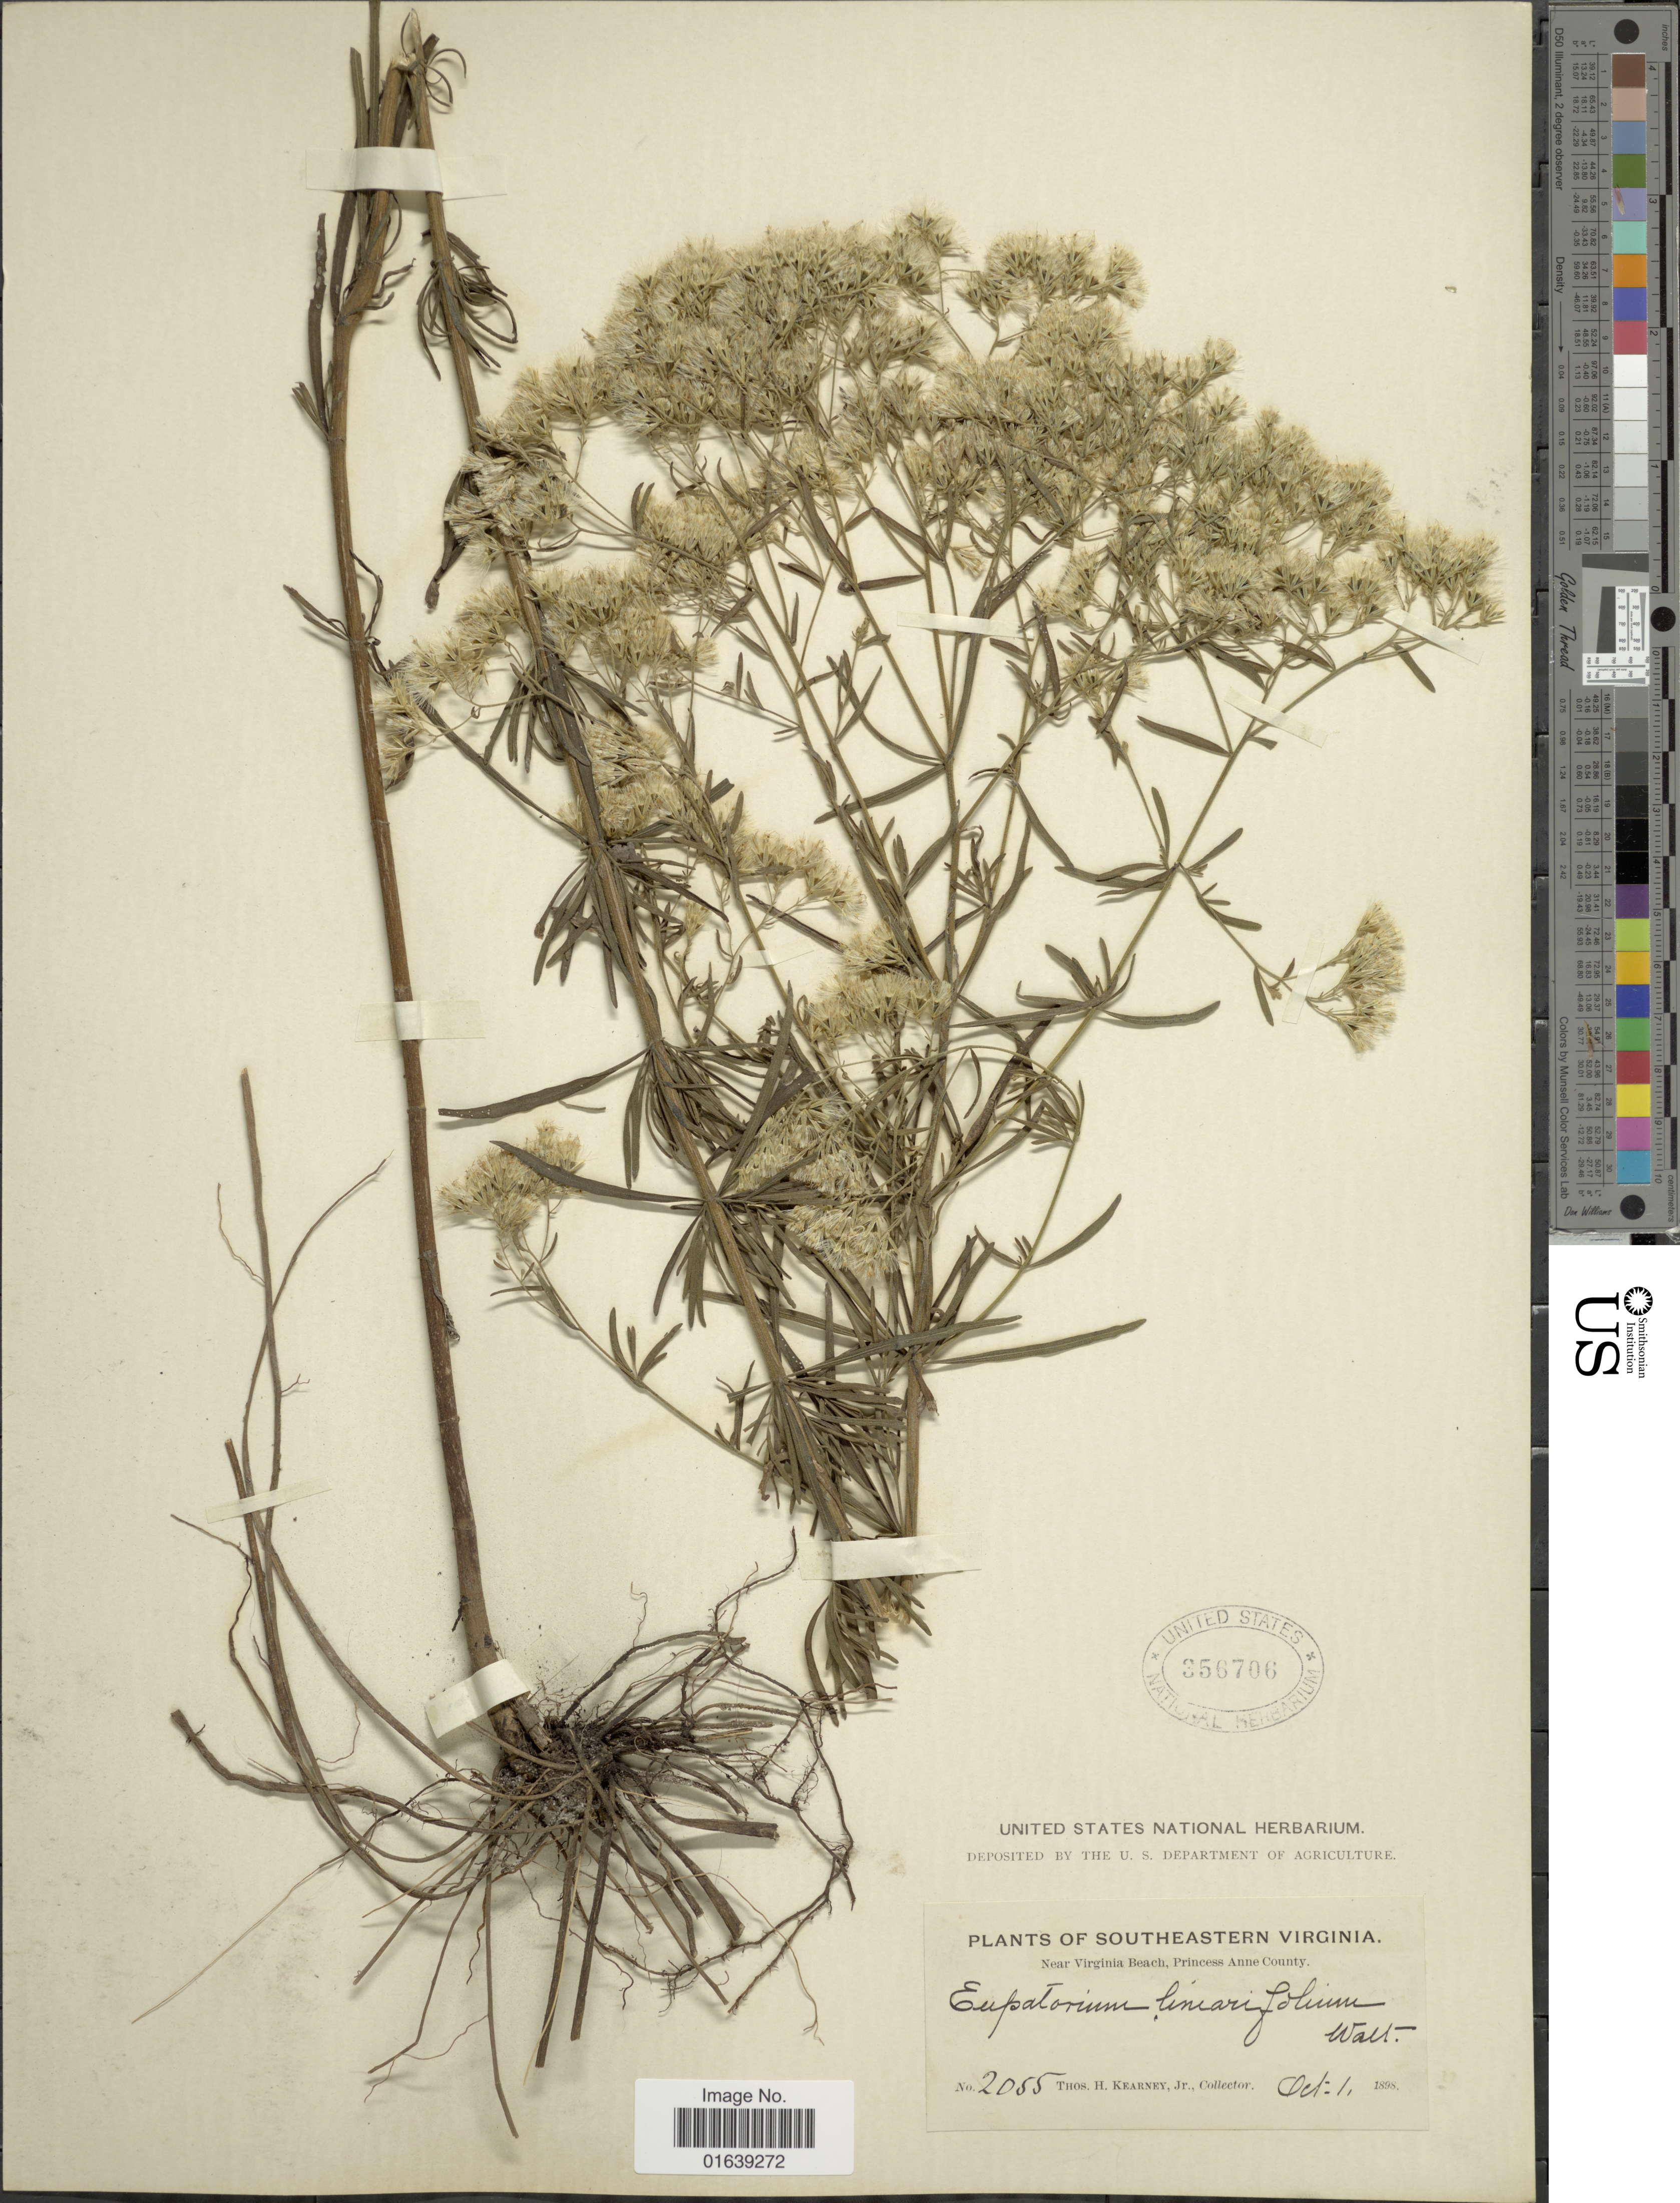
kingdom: Plantae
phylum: Tracheophyta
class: Magnoliopsida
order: Asterales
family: Asteraceae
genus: Eupatorium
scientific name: Eupatorium hyssopifolium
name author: L.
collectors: T. H. Kearney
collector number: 2055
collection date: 1898-10-01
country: United States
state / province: Virginia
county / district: City of Virginia Beach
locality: Southeastern Virginia. Near Virginia beach, Princess Anne (=historic county name) County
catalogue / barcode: US 356706